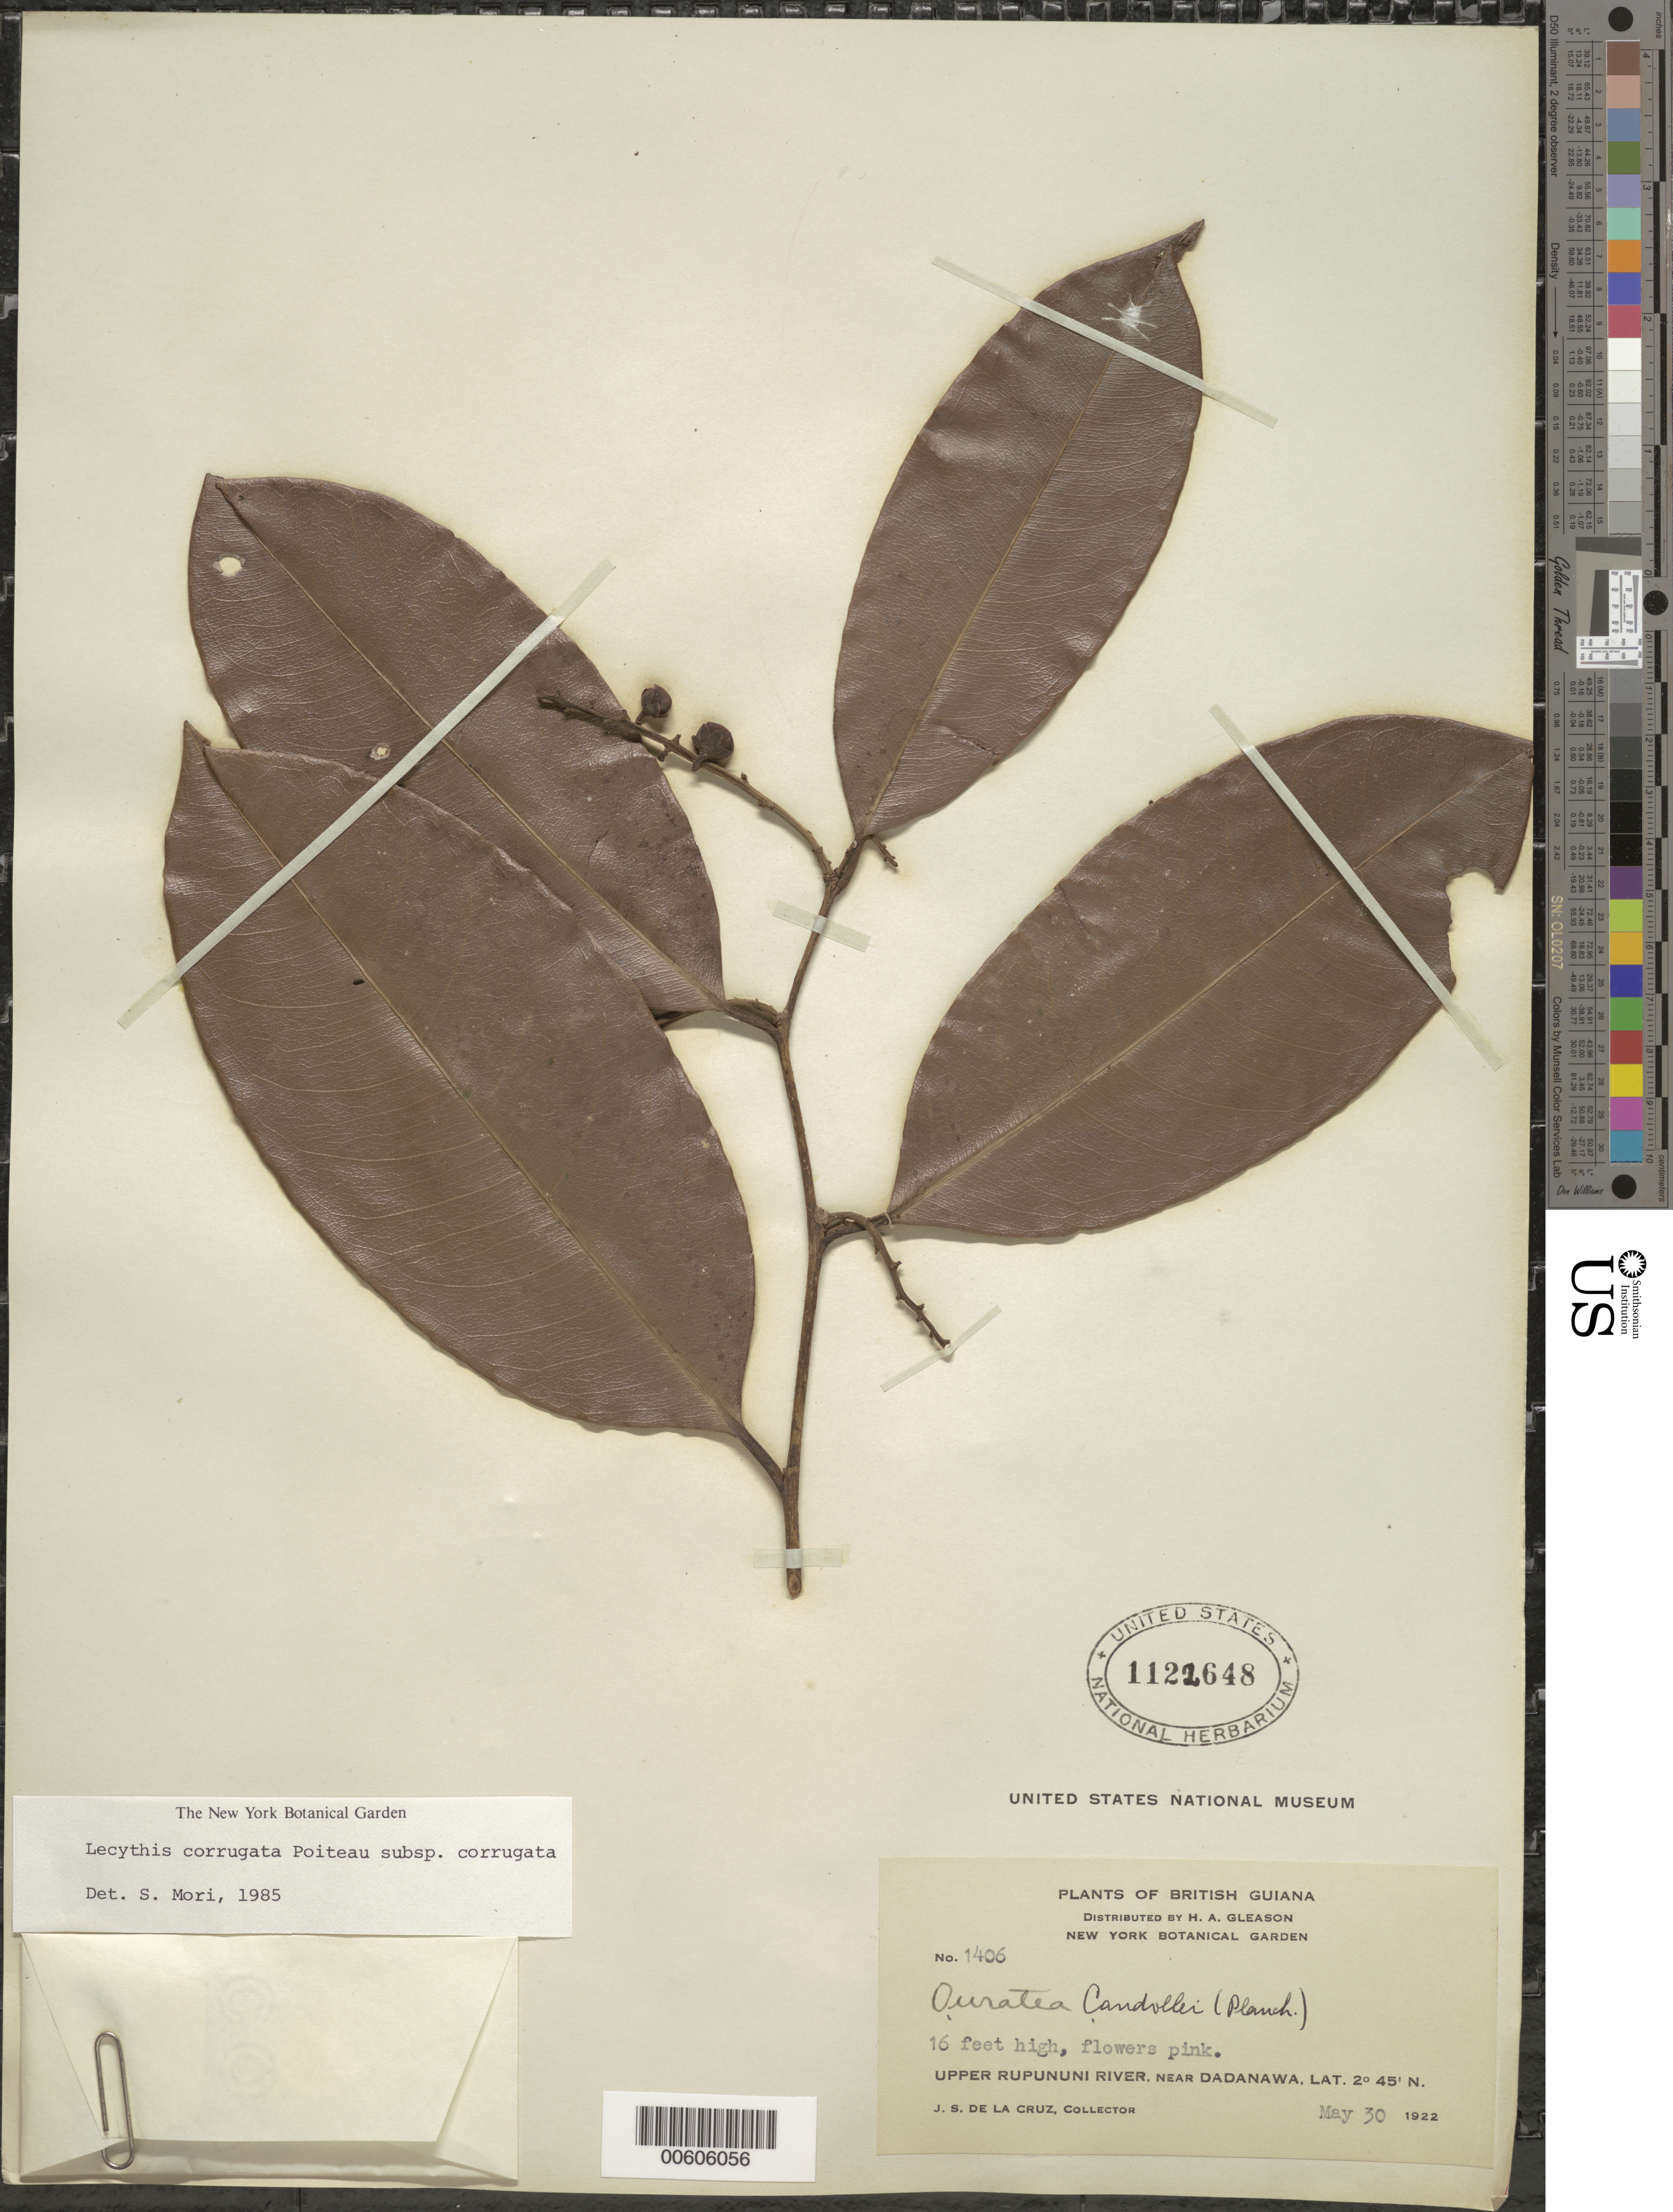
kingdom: Plantae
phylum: Tracheophyta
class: Magnoliopsida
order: Ericales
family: Lecythidaceae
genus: Lecythis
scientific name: Lecythis corrugata subsp. corrugata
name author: Poit.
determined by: Mori, Scott A.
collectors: J. S. de la Cruz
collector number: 1406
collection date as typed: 30-May-22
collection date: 1922-05-30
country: Guyana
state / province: U. Takutu-U. Essequibo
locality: Dadanawa, vic., upper Rupununi R.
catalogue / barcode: US 1122648